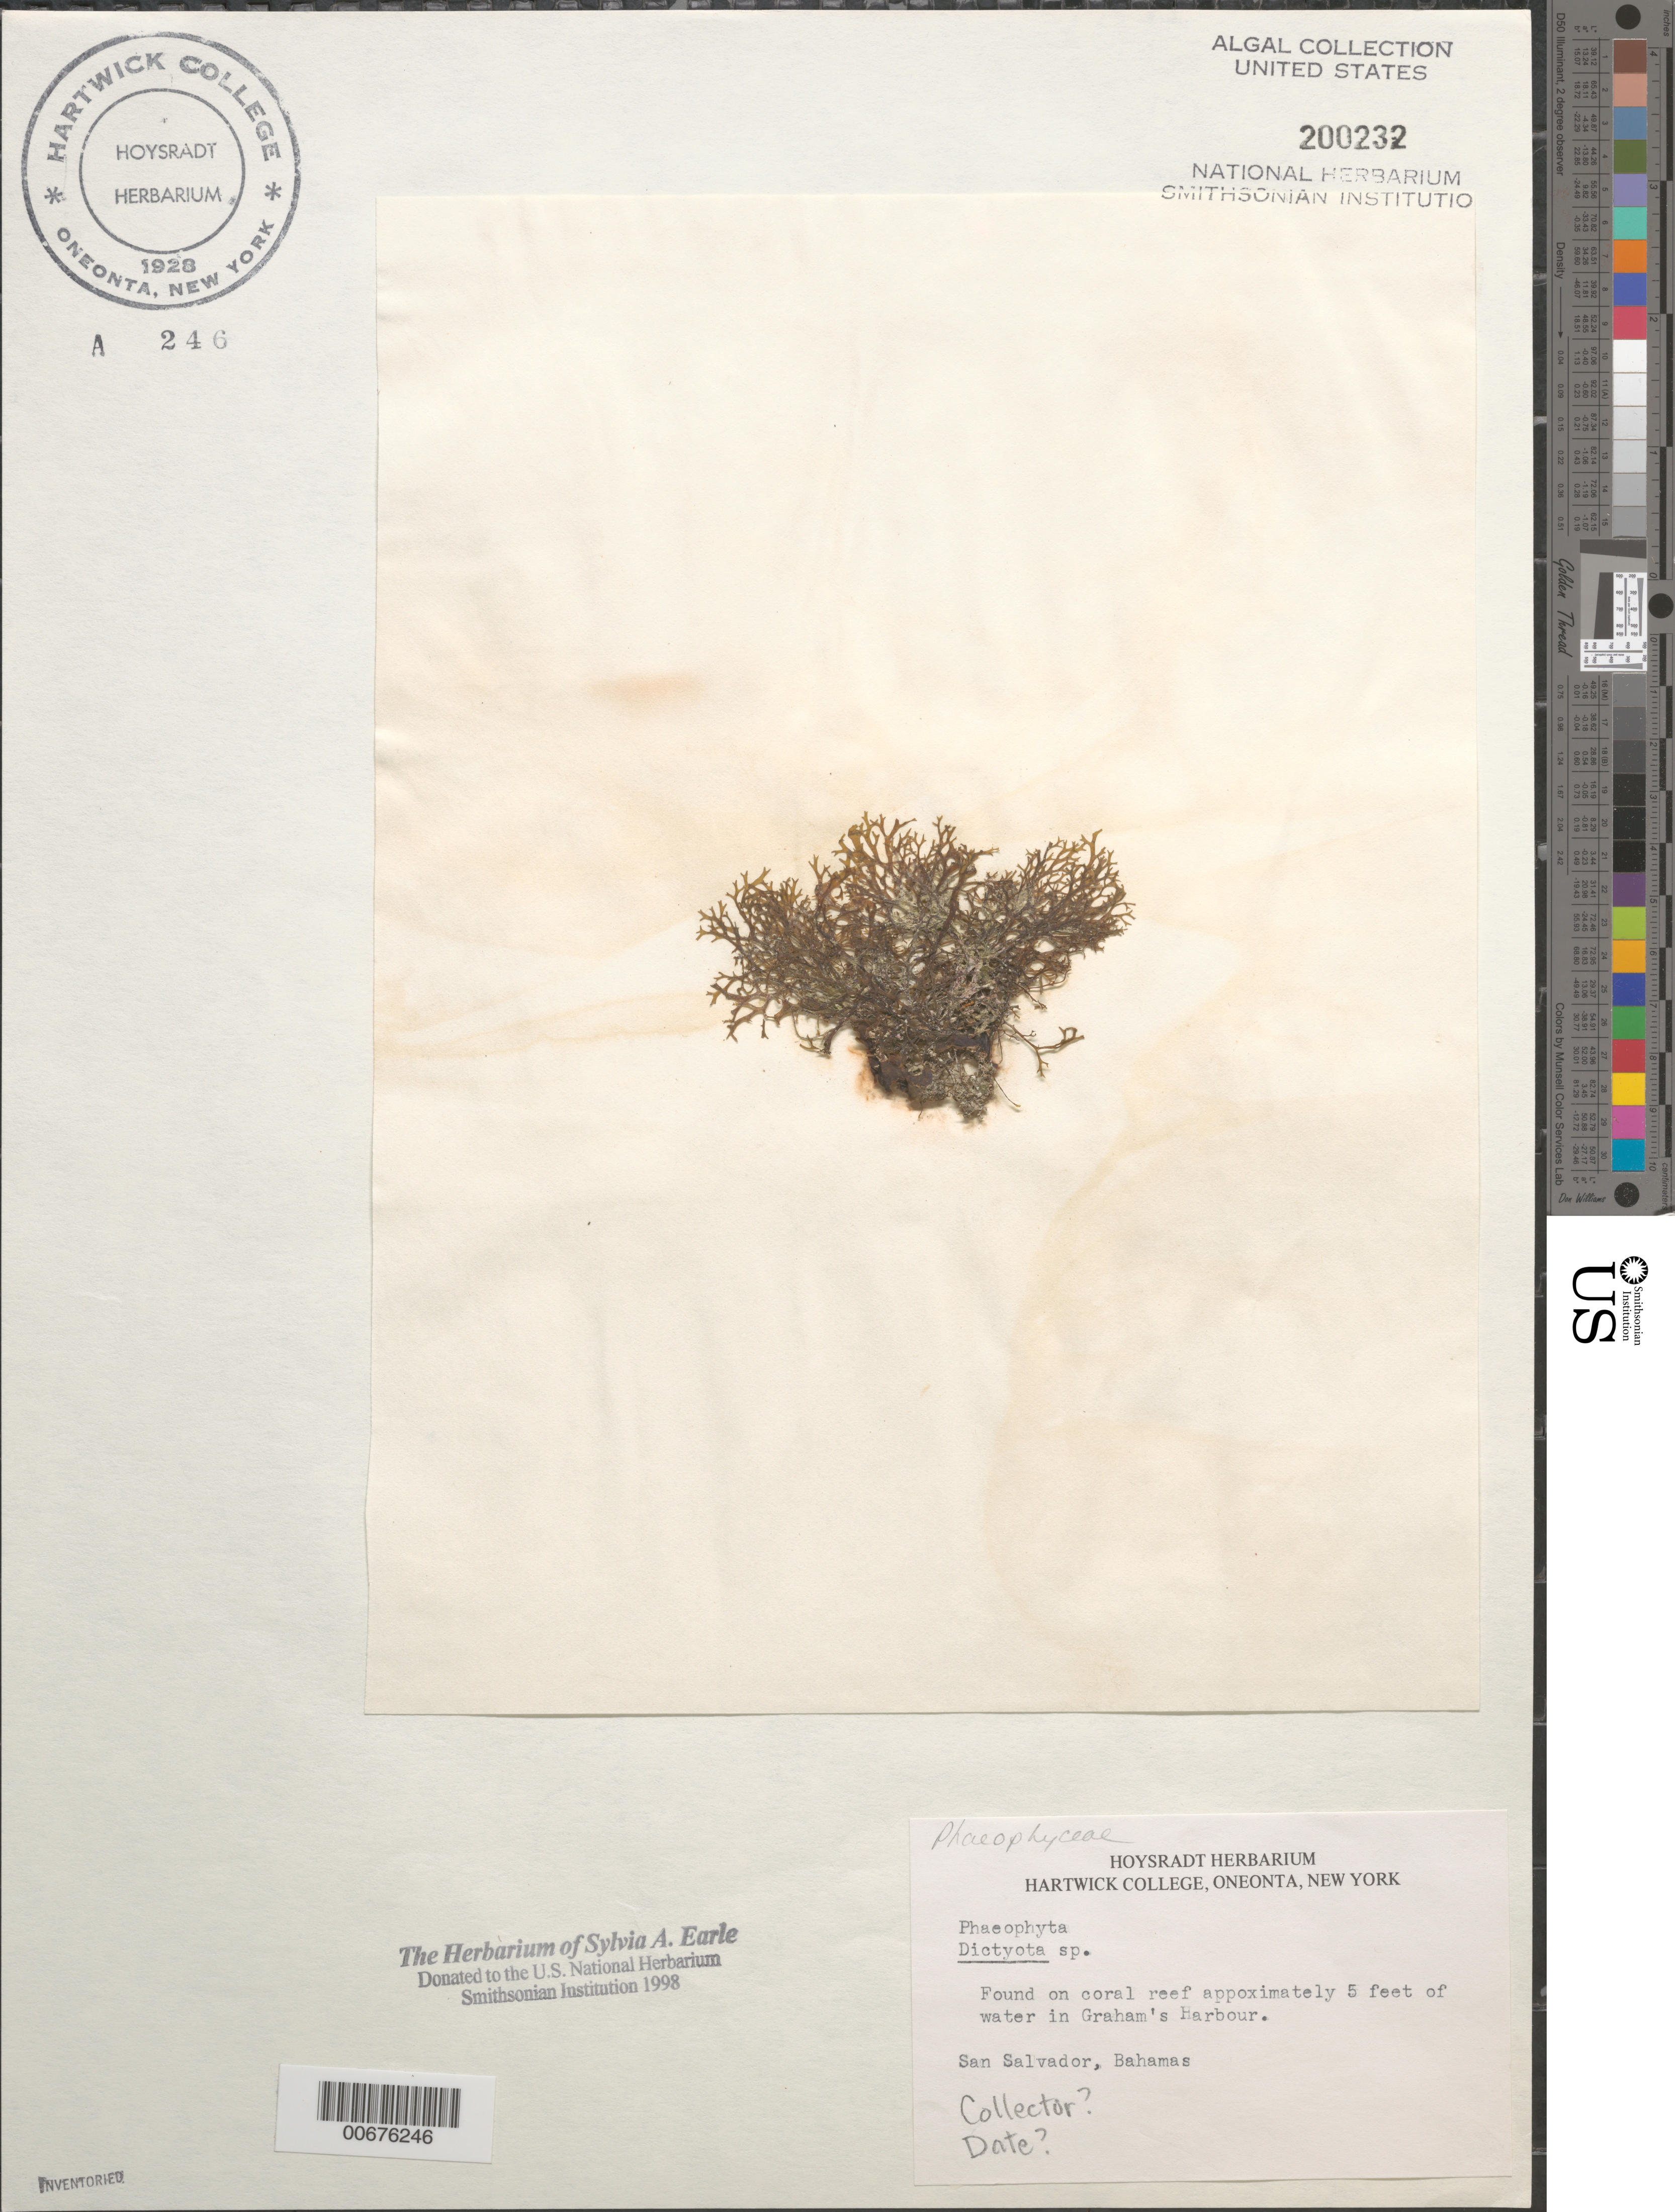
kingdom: Chromista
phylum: Ochrophyta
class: Phaeophyceae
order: Dictyotales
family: Dictyotaceae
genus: Dictyota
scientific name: Dictyota sp.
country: Bahamas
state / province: San Salvador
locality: Graham's harbour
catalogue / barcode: US 200232